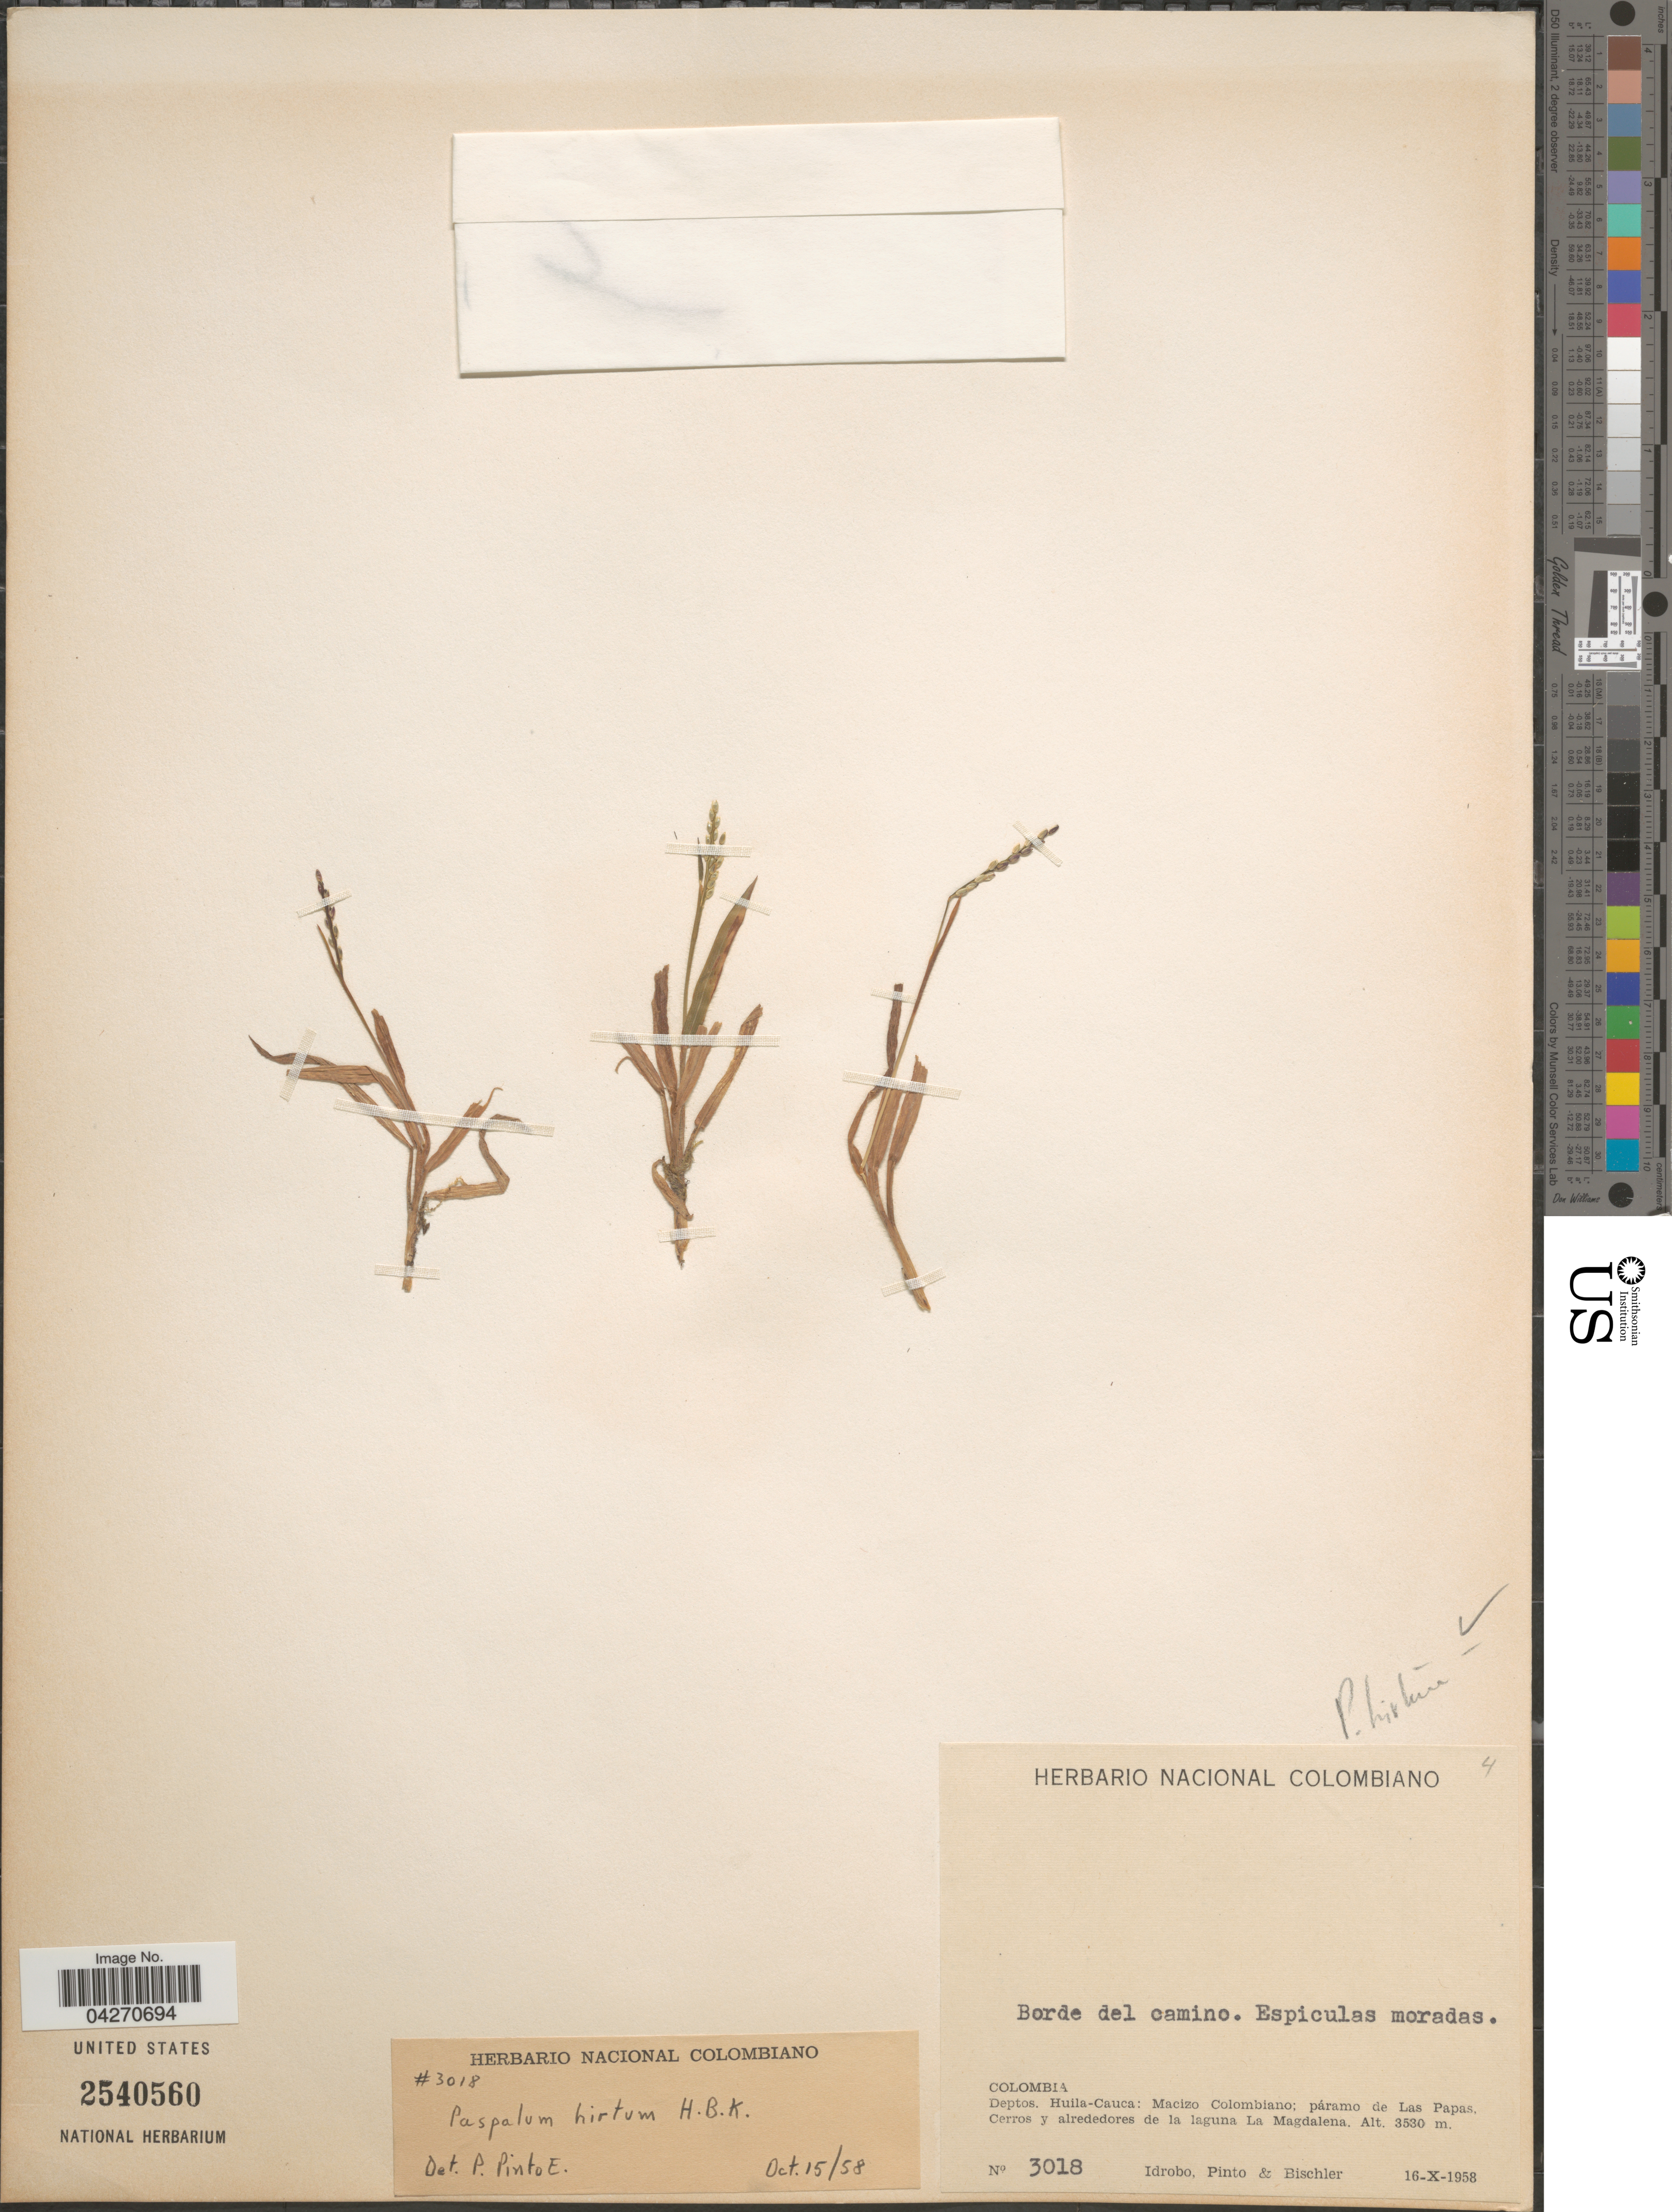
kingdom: Plantae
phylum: Tracheophyta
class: Liliopsida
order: Poales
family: Poaceae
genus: Paspalum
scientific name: Paspalum hirtum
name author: Kunth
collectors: -- Idrobo, Pinto, -- & -. Bischler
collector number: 3018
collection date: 1958-10-16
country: Colombia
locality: Deptos. Huila-Cauca: Macizo Colombiano; páramo de Las Papas. Cerros y alrededores de la laguna La Magdalena.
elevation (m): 3530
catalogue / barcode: US 2540560